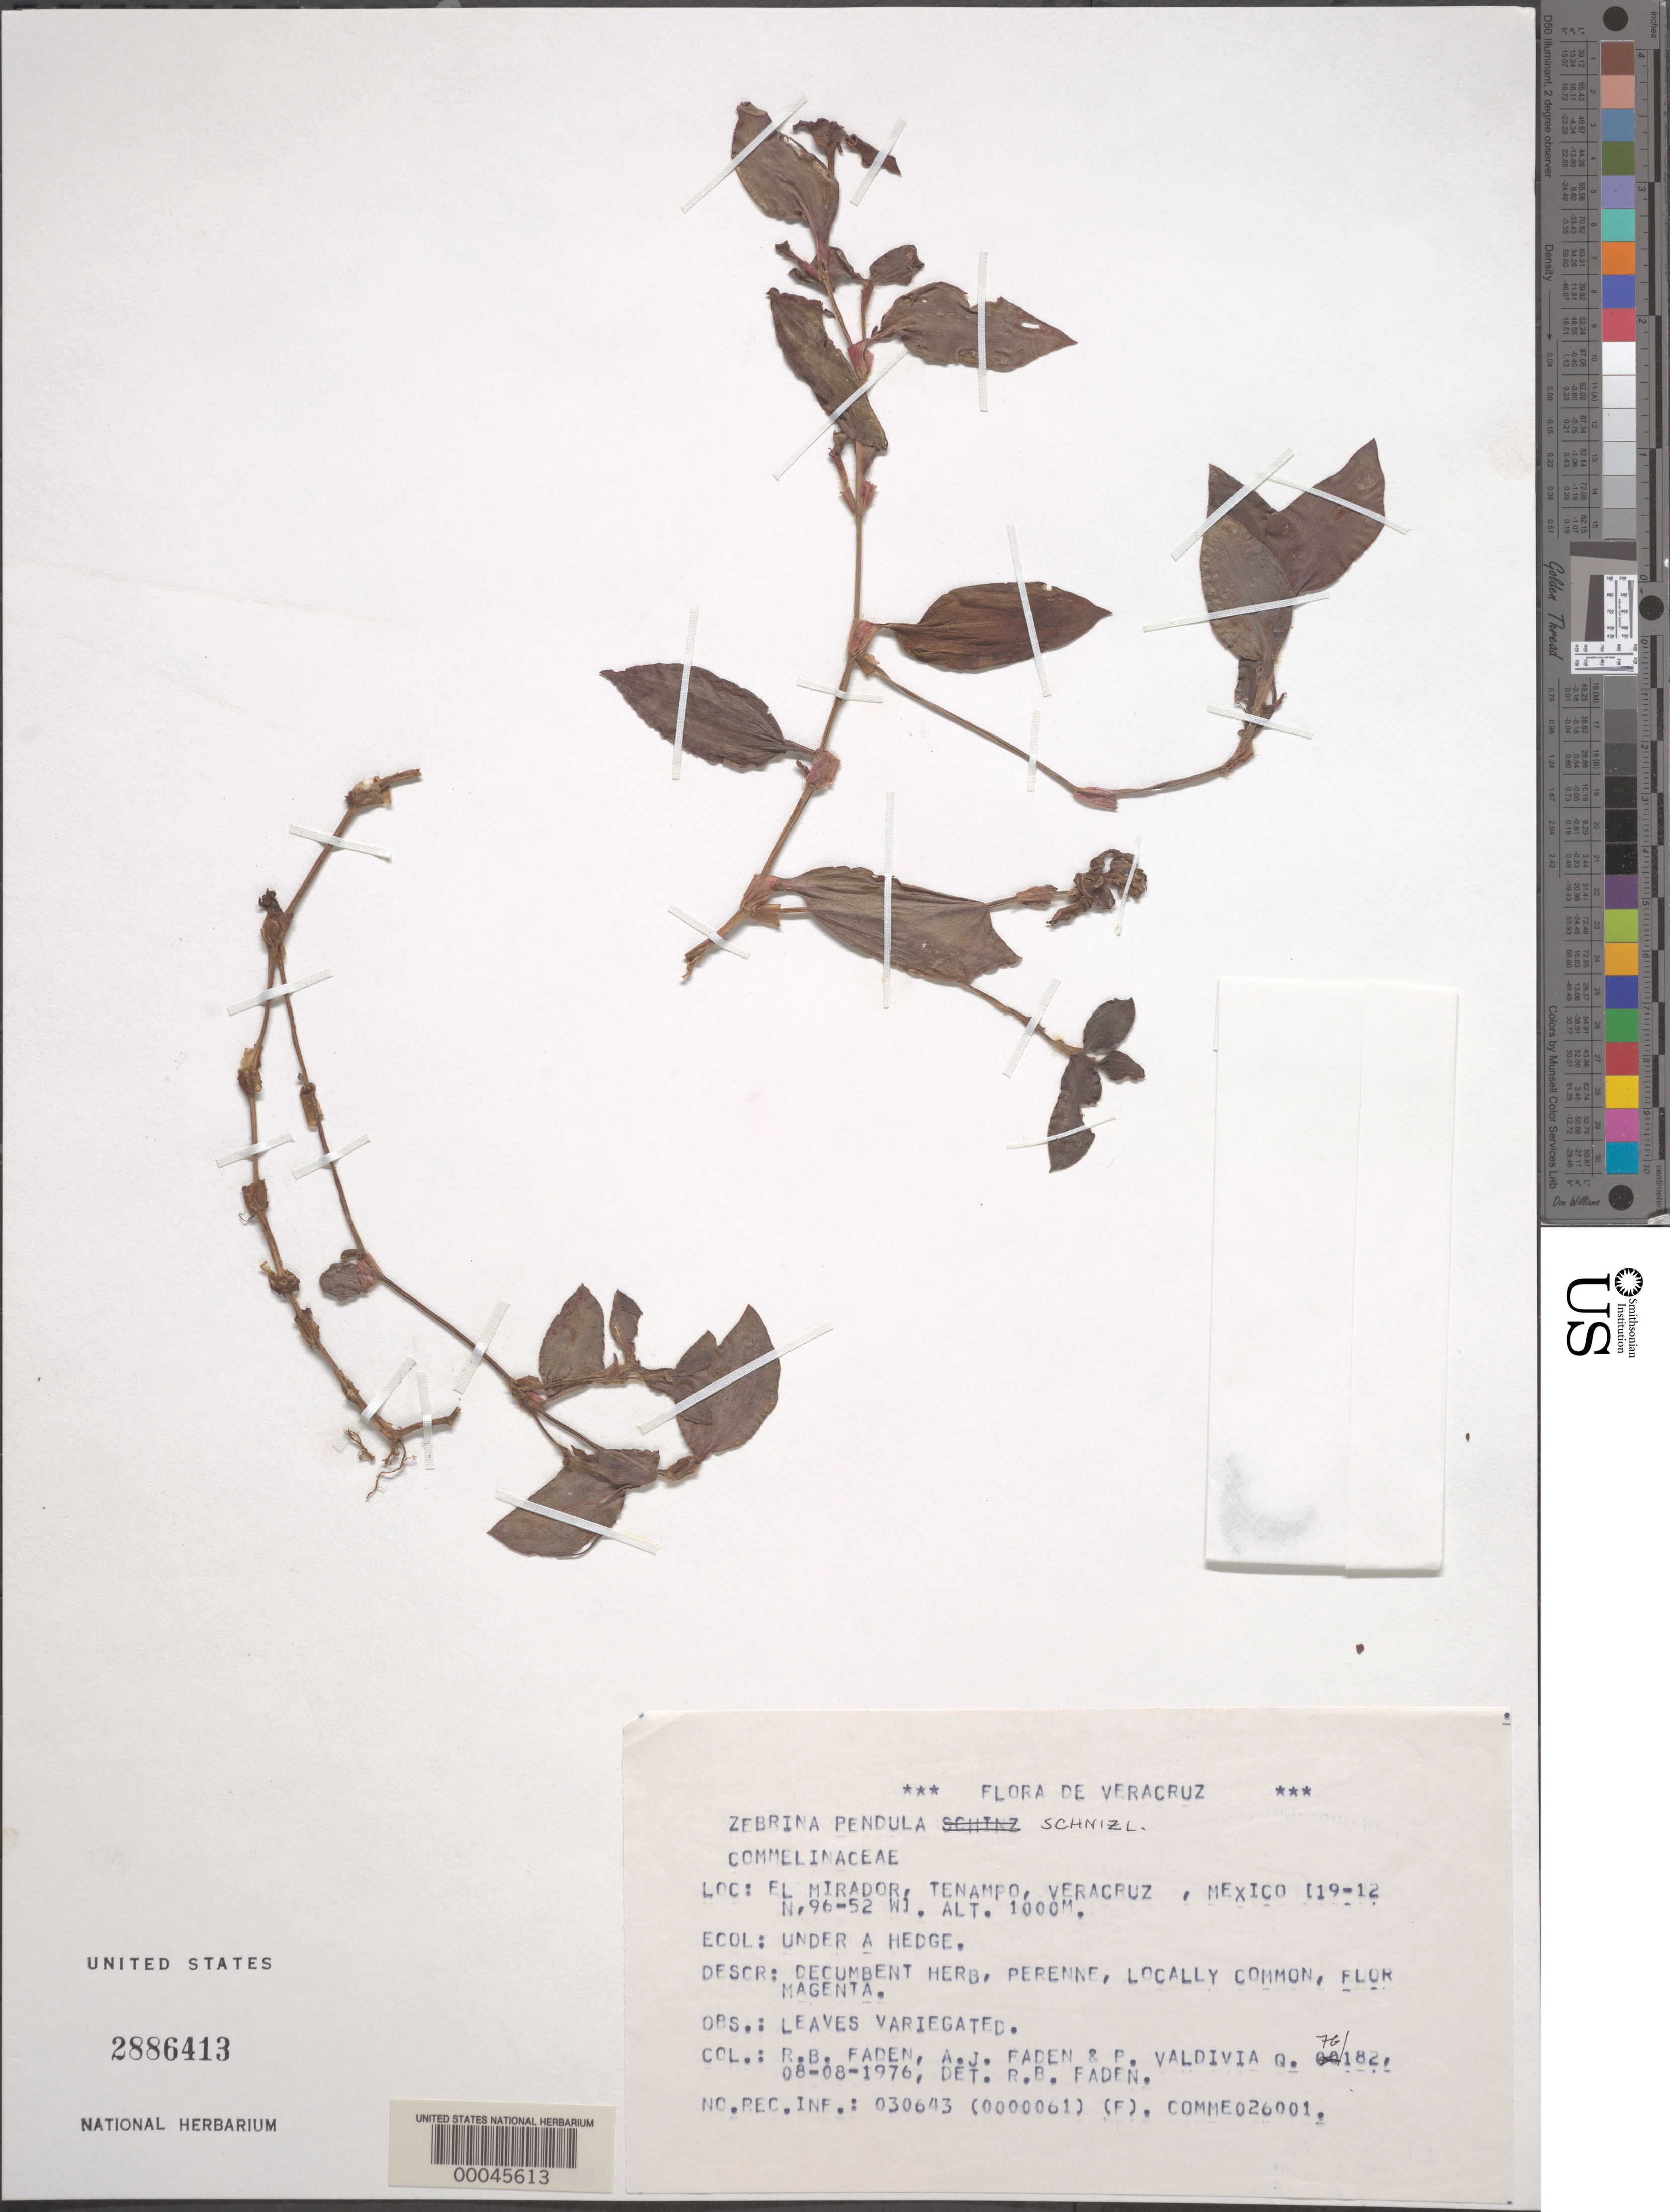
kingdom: Plantae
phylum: Tracheophyta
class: Liliopsida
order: Commelinales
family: Commelinaceae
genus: Tradescantia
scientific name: Tradescantia zebrina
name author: Bosse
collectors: R. B. Faden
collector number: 76/182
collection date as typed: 08 Aug 1976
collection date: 1976-08-08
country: Mexico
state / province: Veracruz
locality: El mirador, tenampo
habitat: Under a hedge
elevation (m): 1000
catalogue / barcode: US 2886413